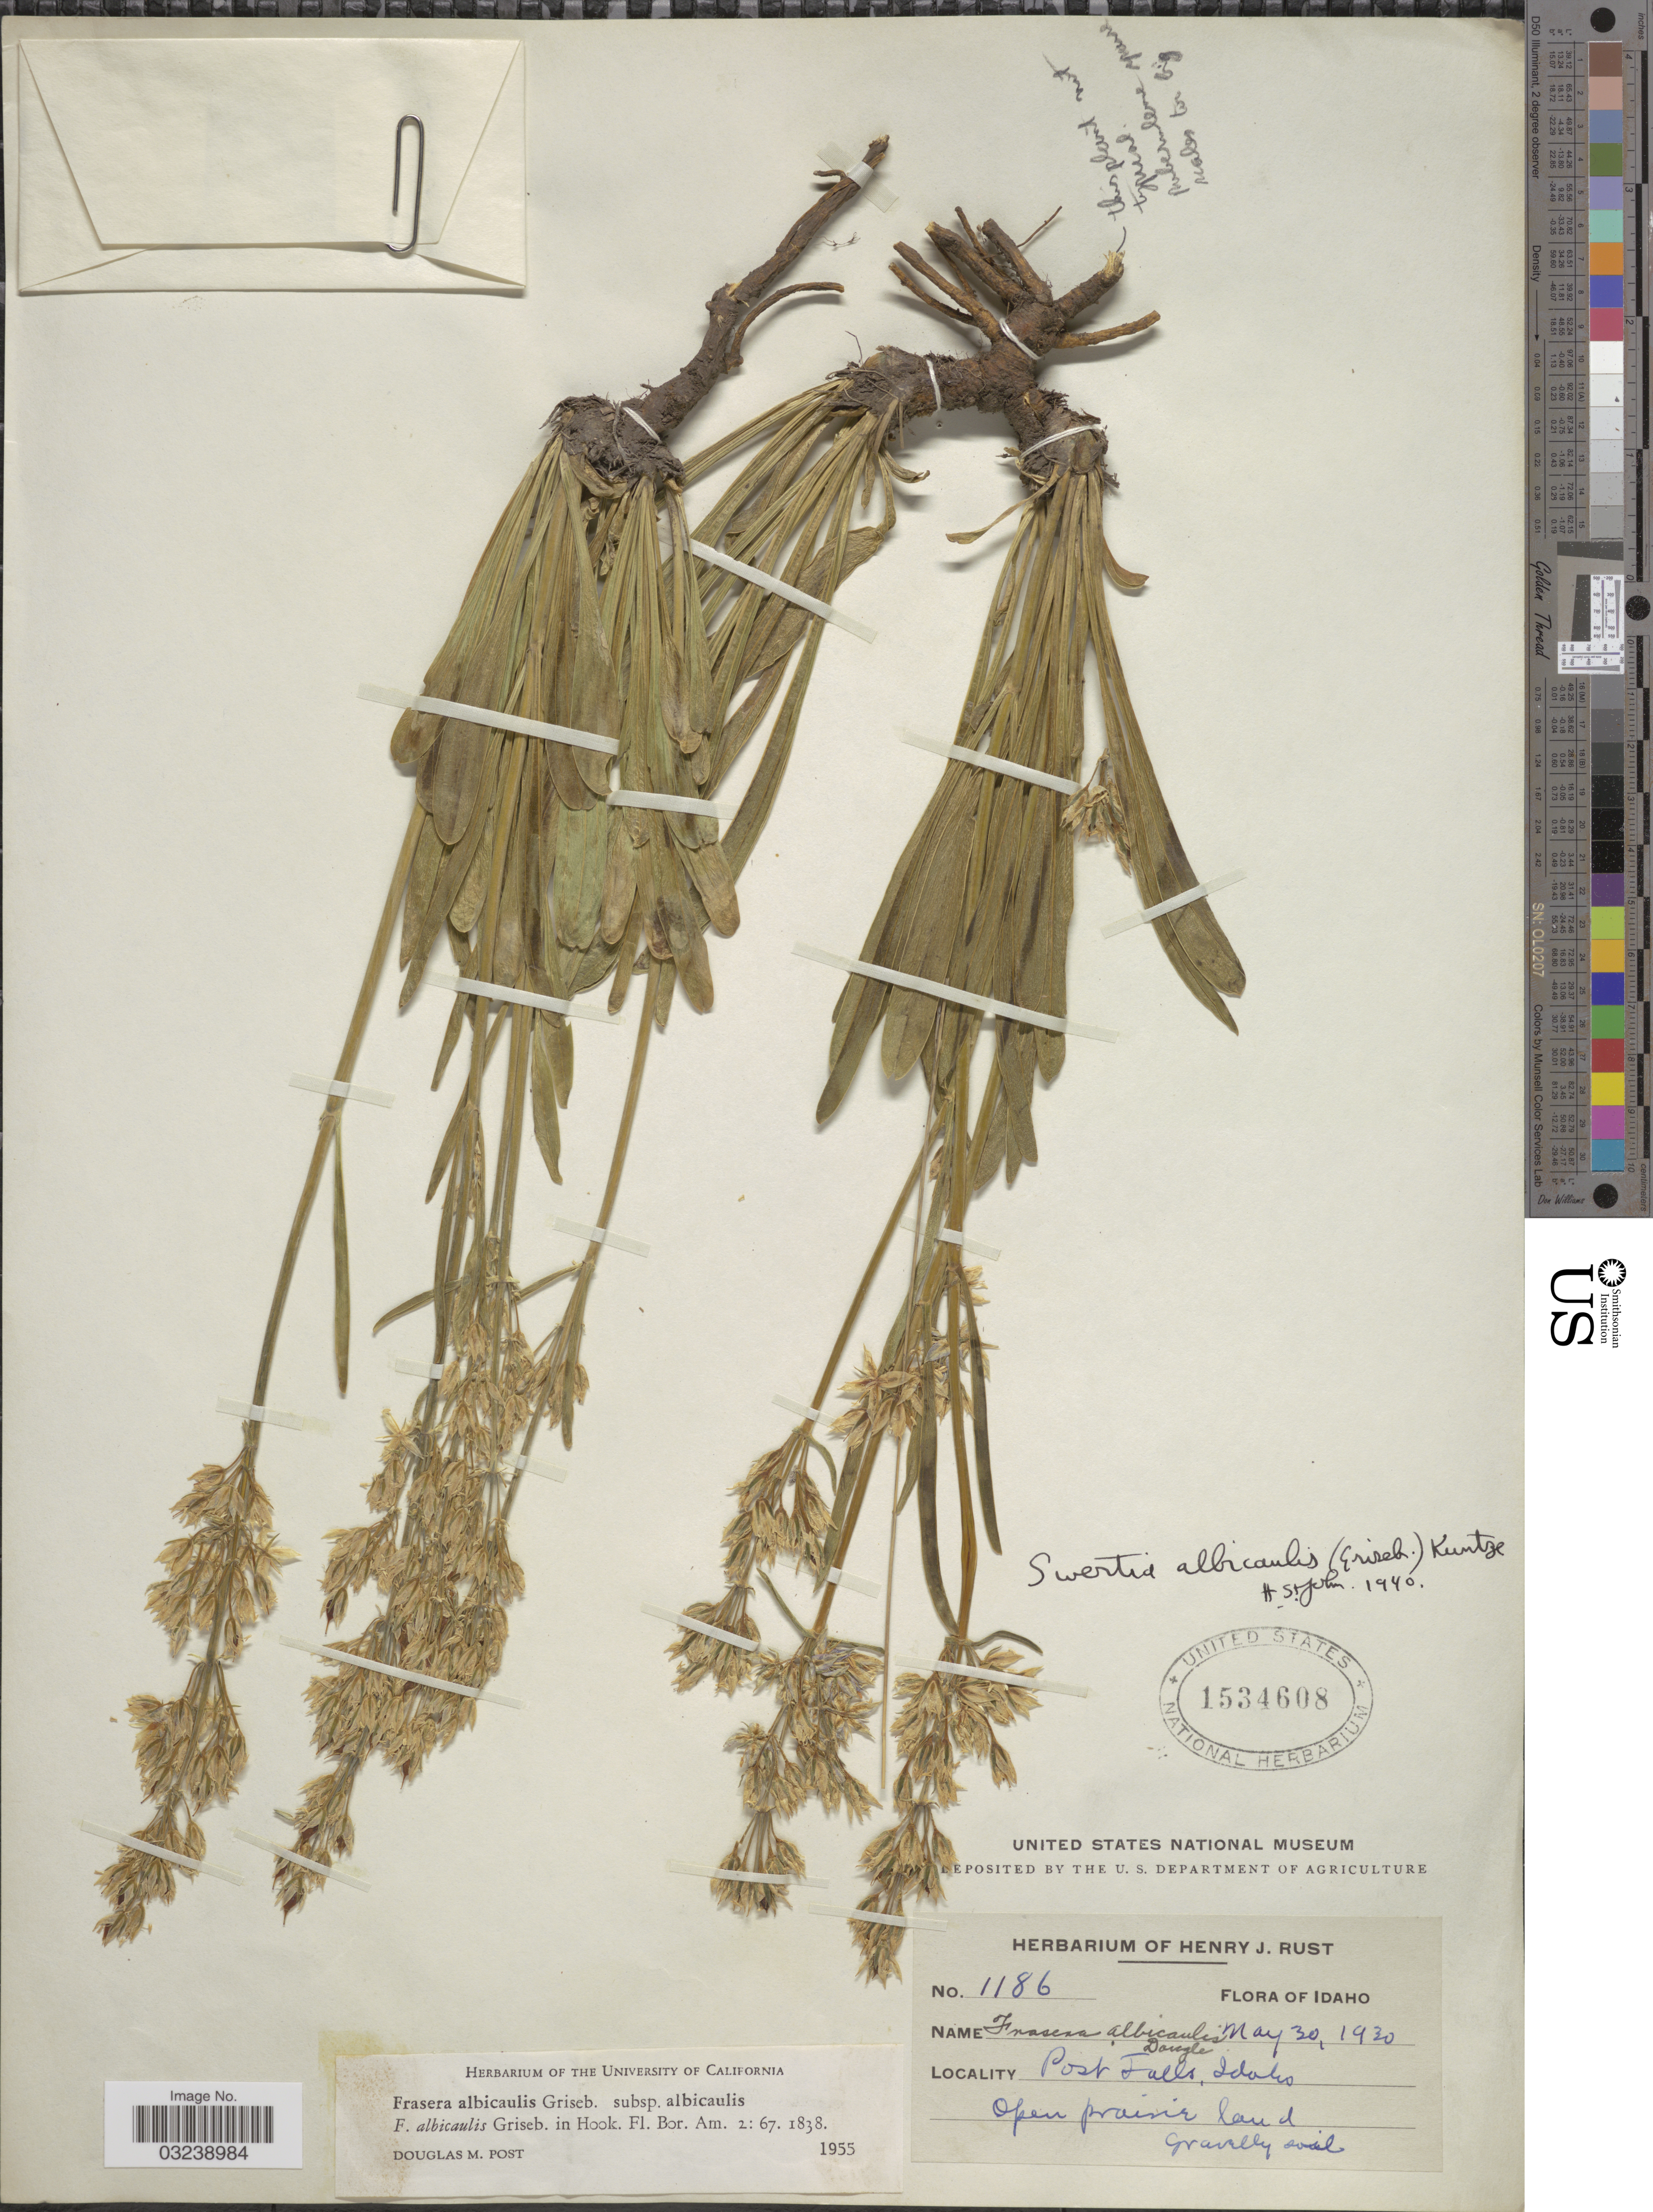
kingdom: Plantae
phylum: Tracheophyta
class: Magnoliopsida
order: Gentianales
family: Gentianaceae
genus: Frasera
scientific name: Frasera albicaulis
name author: Griseb.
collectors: H. J. Rust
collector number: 1186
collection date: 1930-05-30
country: United States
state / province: Idaho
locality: Post Falls.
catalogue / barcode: US 1534608